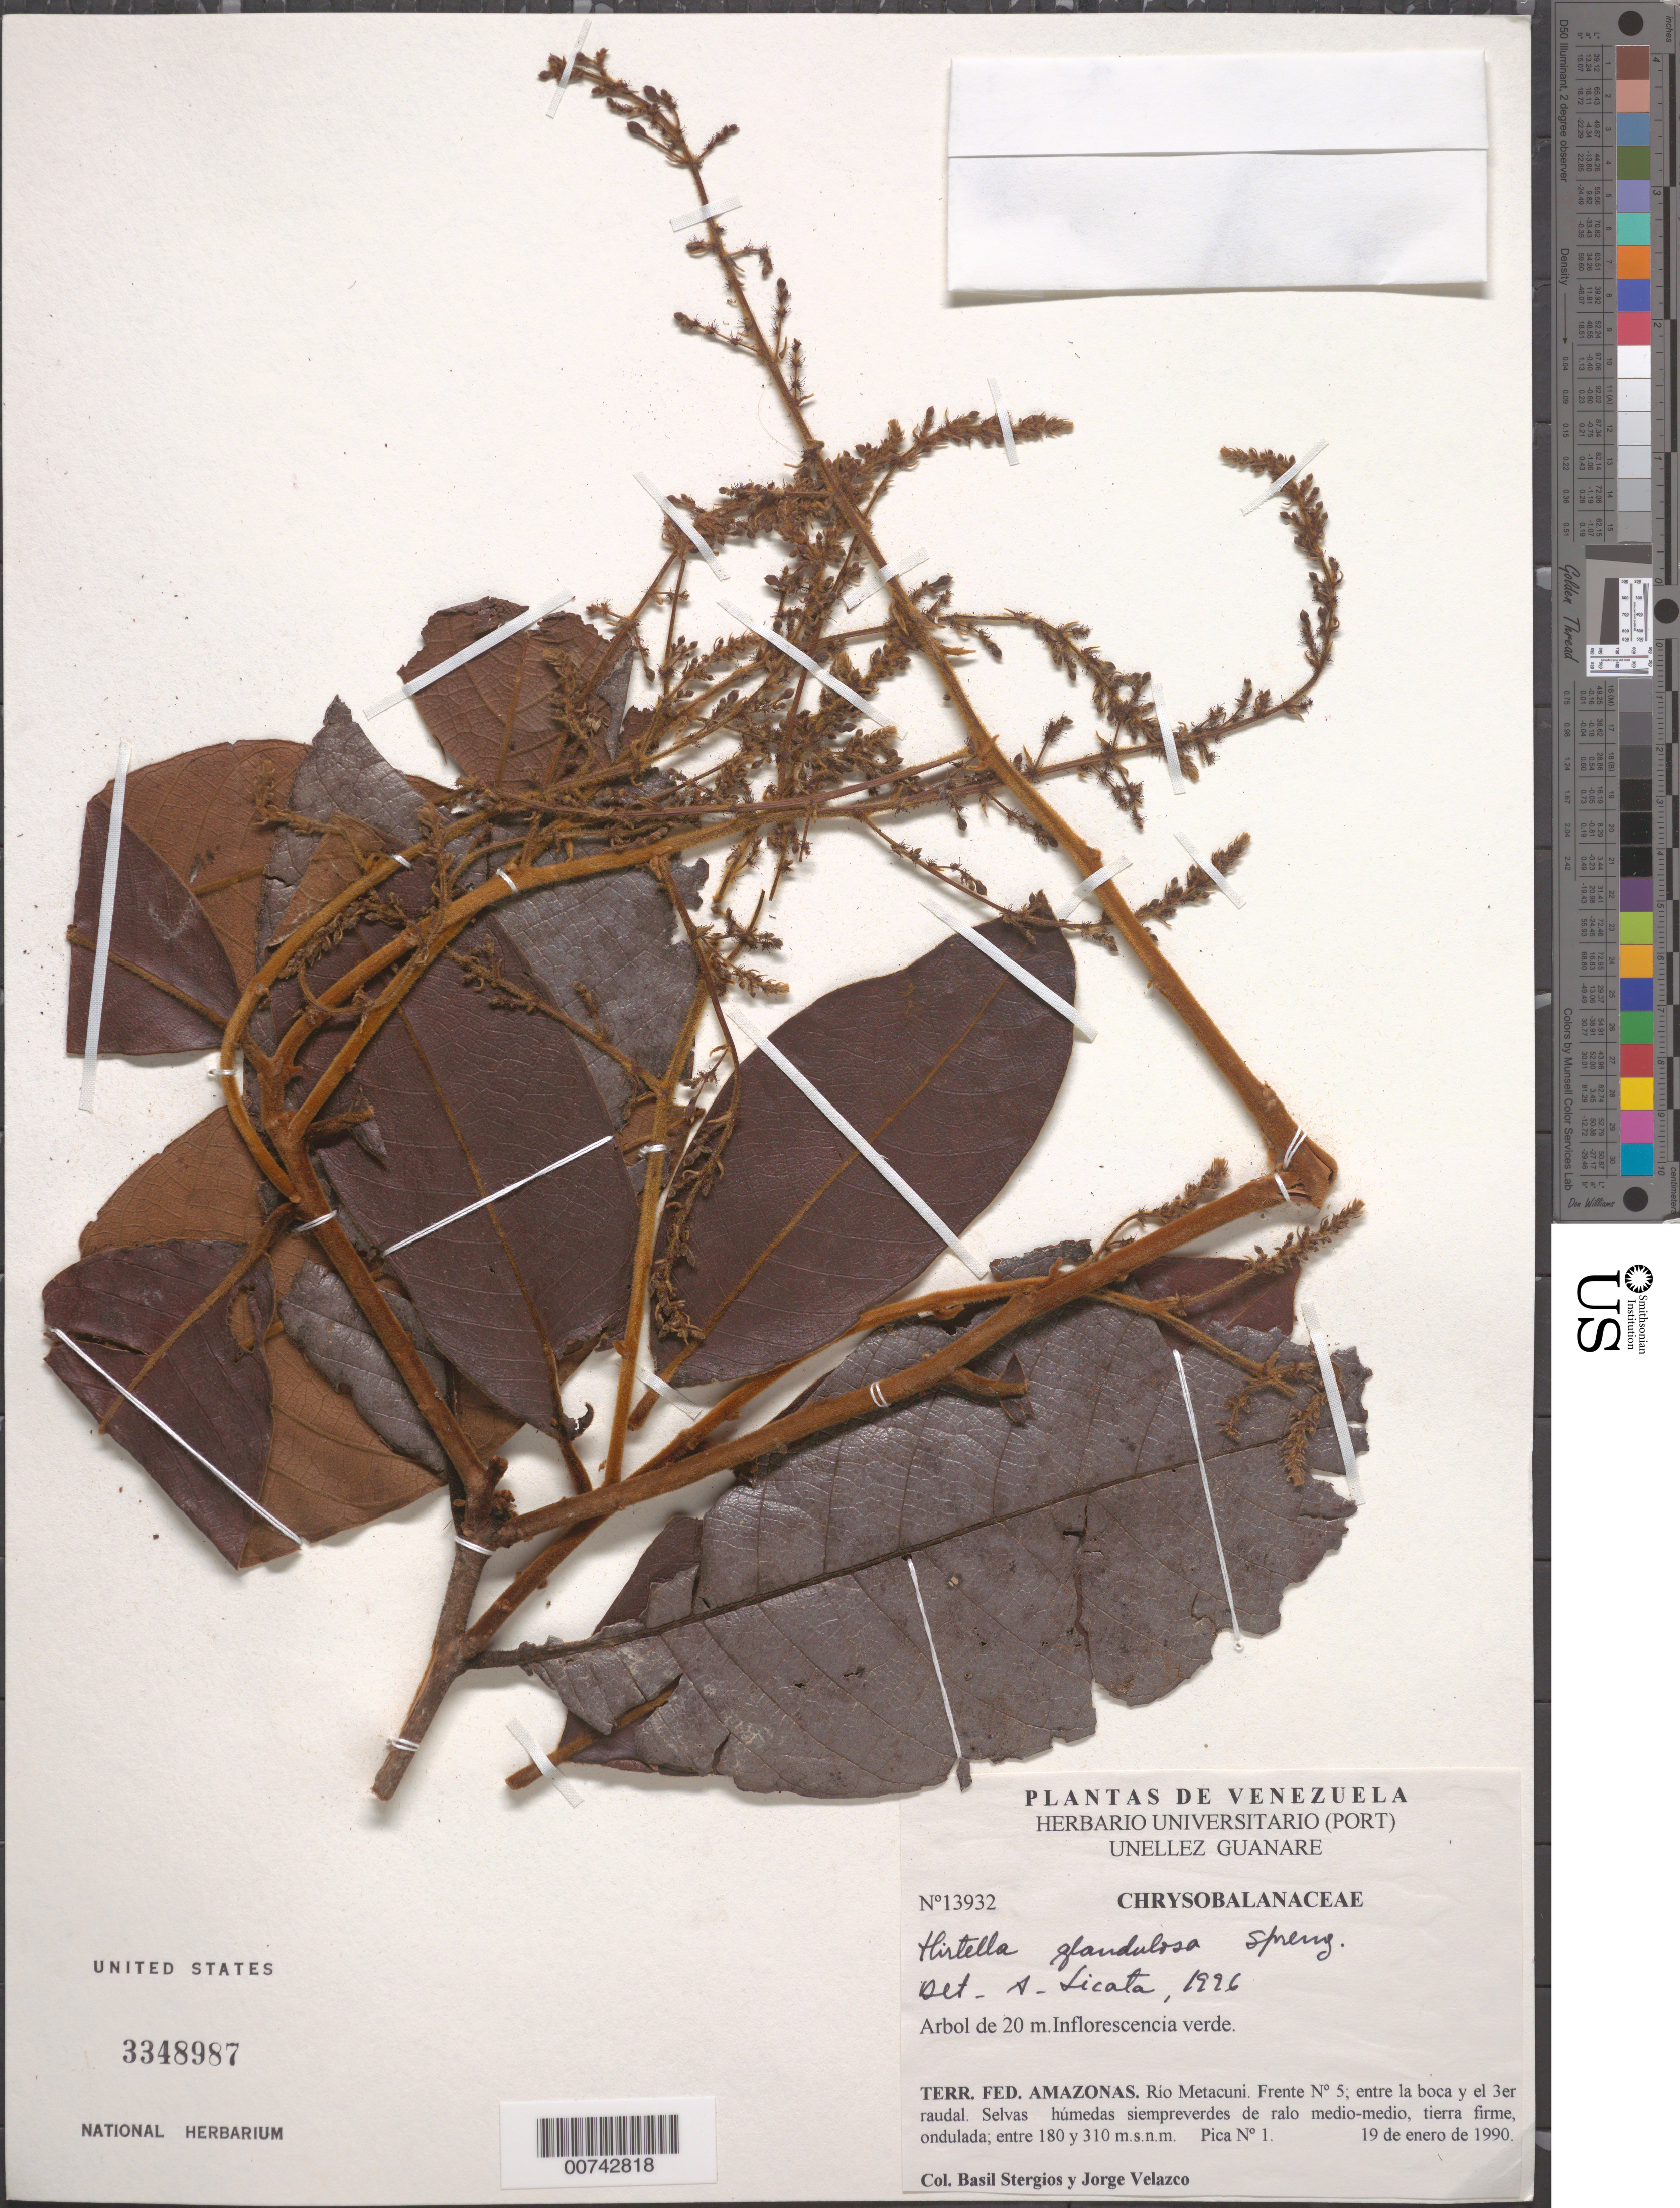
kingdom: Plantae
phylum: Tracheophyta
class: Magnoliopsida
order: Malpighiales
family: Chrysobalanaceae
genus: Hirtella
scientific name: Hirtella glandulosa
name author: Spreng.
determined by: Licata, A., (PORT), Univ. Nac. Exp. de los Llanos Ezequiel Zamora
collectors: B. G. Stergios & J. Velazco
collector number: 13932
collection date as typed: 19-Jan-90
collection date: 1990-01-19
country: Venezuela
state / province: Amazonas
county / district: Alto Orinoco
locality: Río Metacuni, Frente No. 5, entre la boca y el 3er raudal; pica N°1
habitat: Selvas húmedas siempre-verdes de ralo medi-medio, tierra firme, ondulada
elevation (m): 180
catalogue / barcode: US 3348987